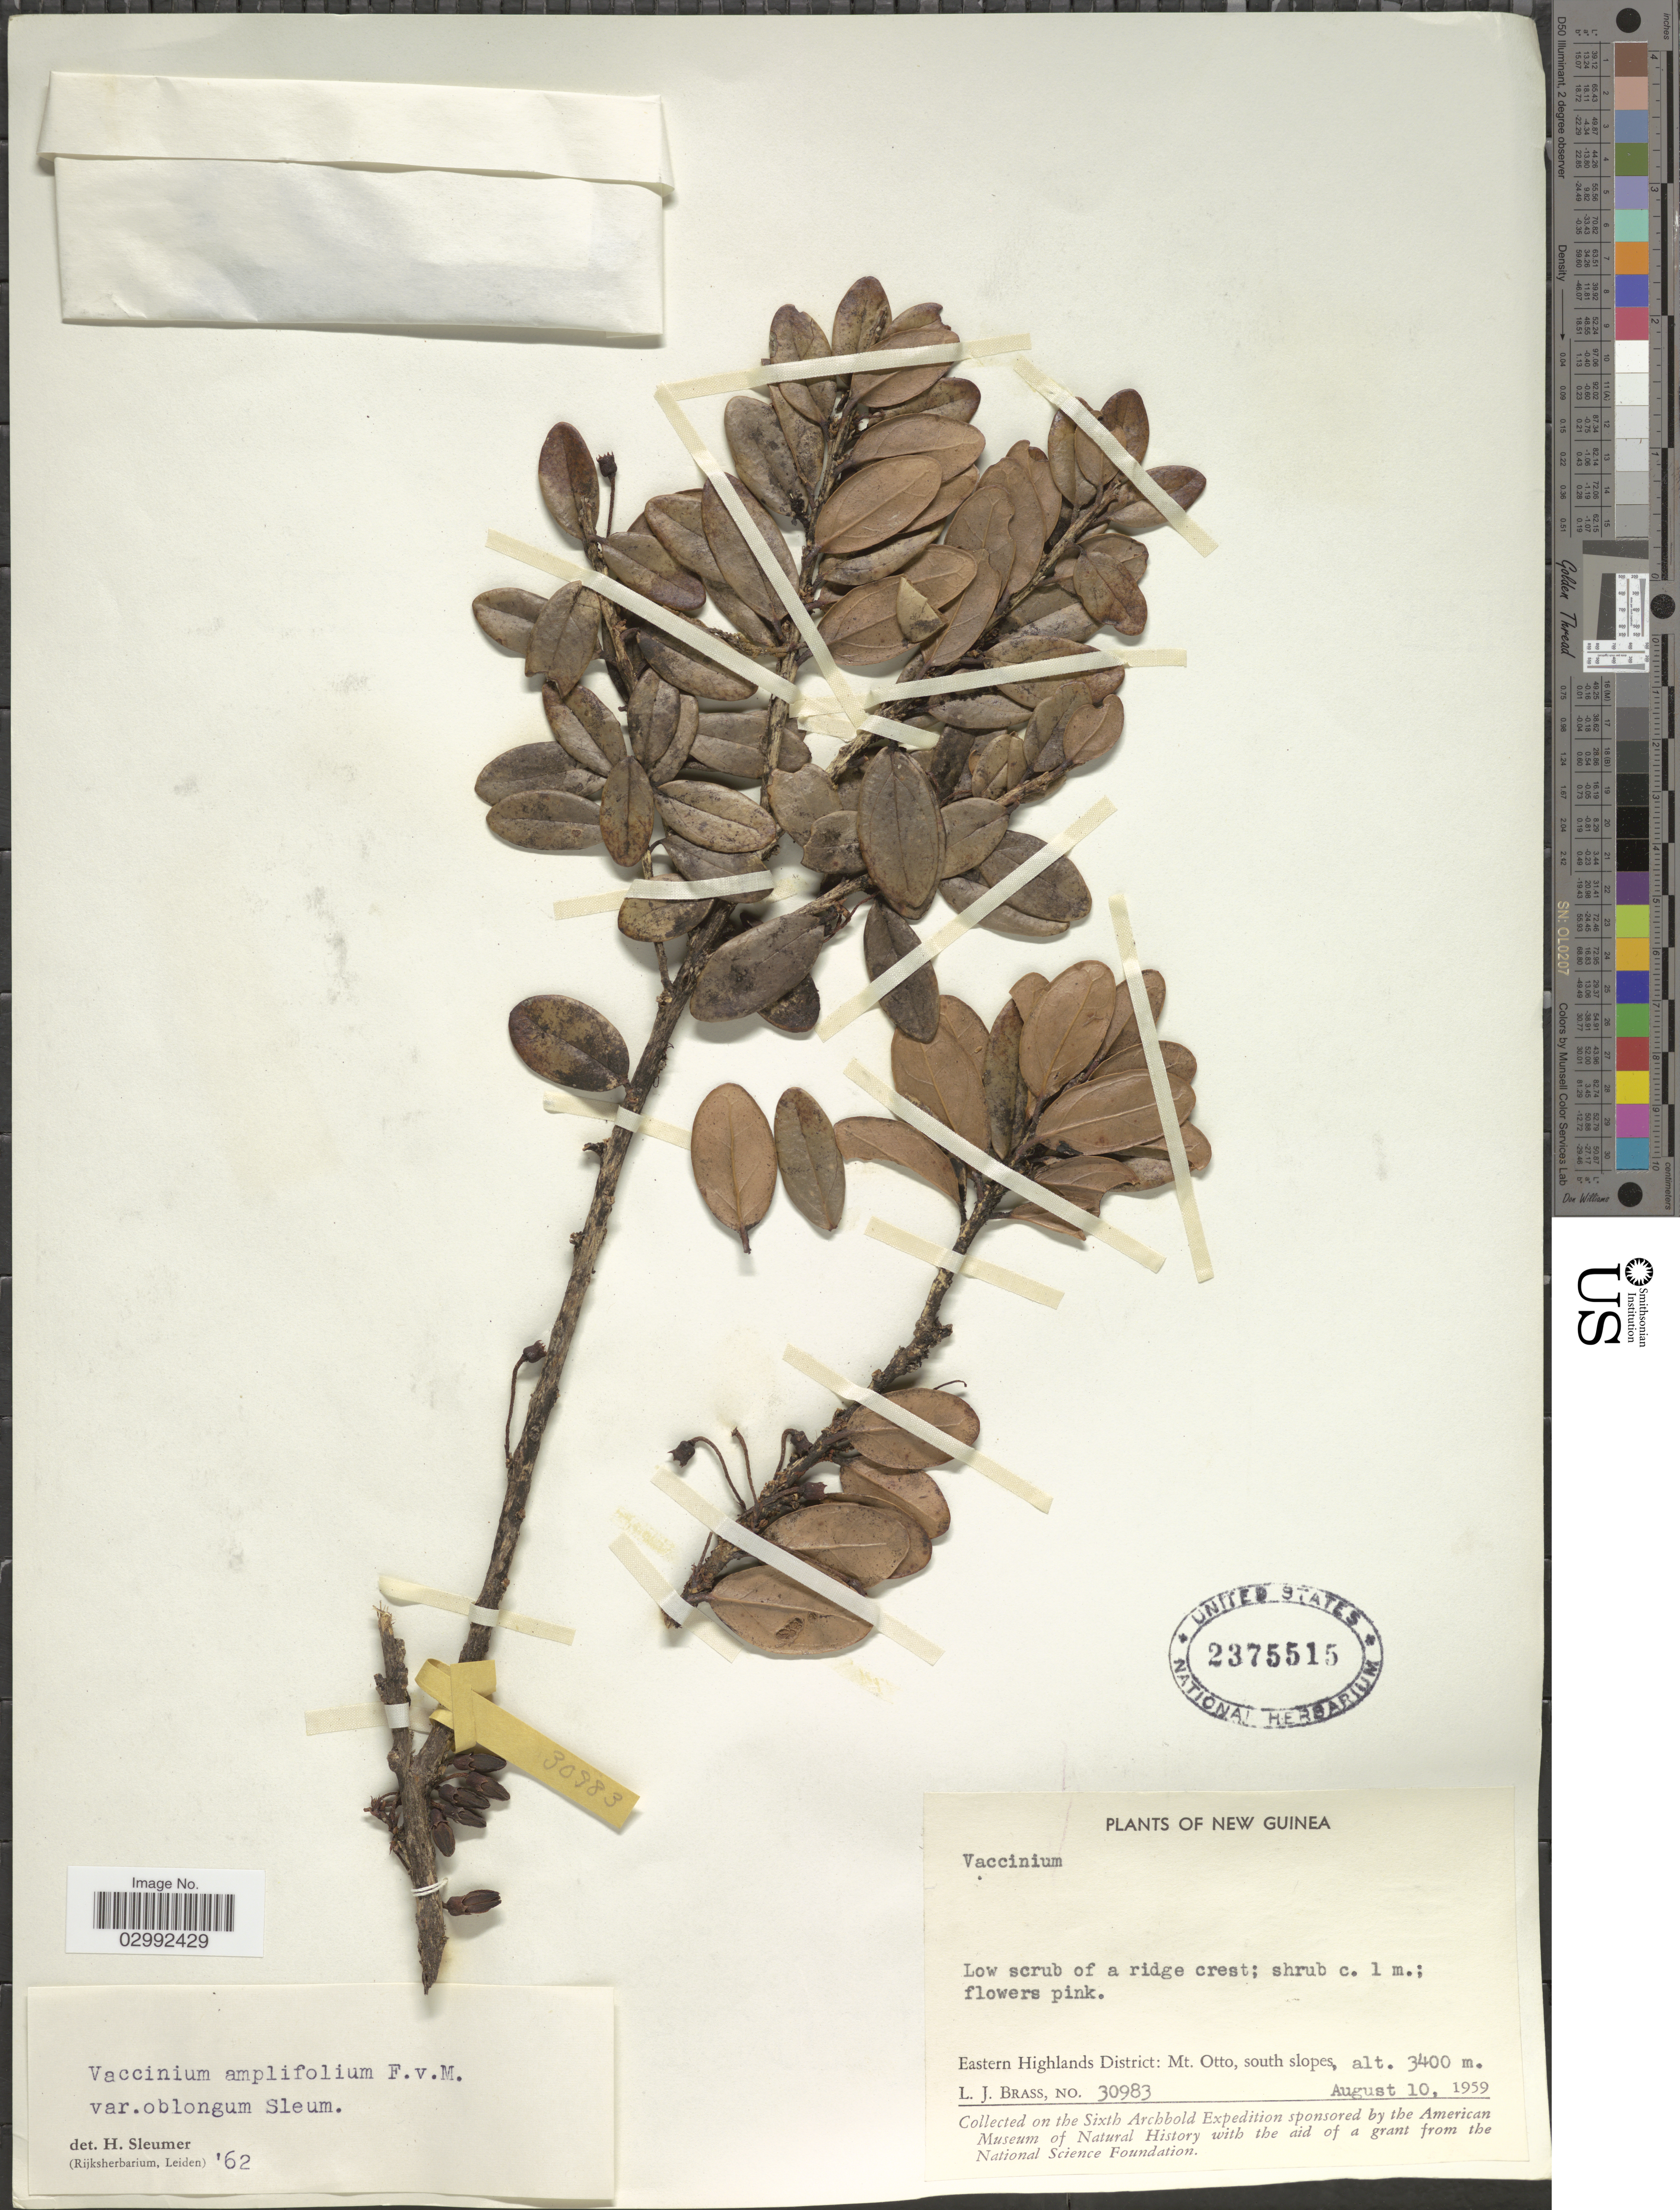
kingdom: Plantae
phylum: Tracheophyta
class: Magnoliopsida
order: Ericales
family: Ericaceae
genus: Vaccinium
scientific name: Vaccinium amplifolium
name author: F. Muell.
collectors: L. J. Brass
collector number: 30983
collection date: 1959-08-10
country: Papua New Guinea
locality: New Guinea, Eastern Highlands District: Mt. Otto, south slopes.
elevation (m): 3400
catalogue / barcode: US 2375515